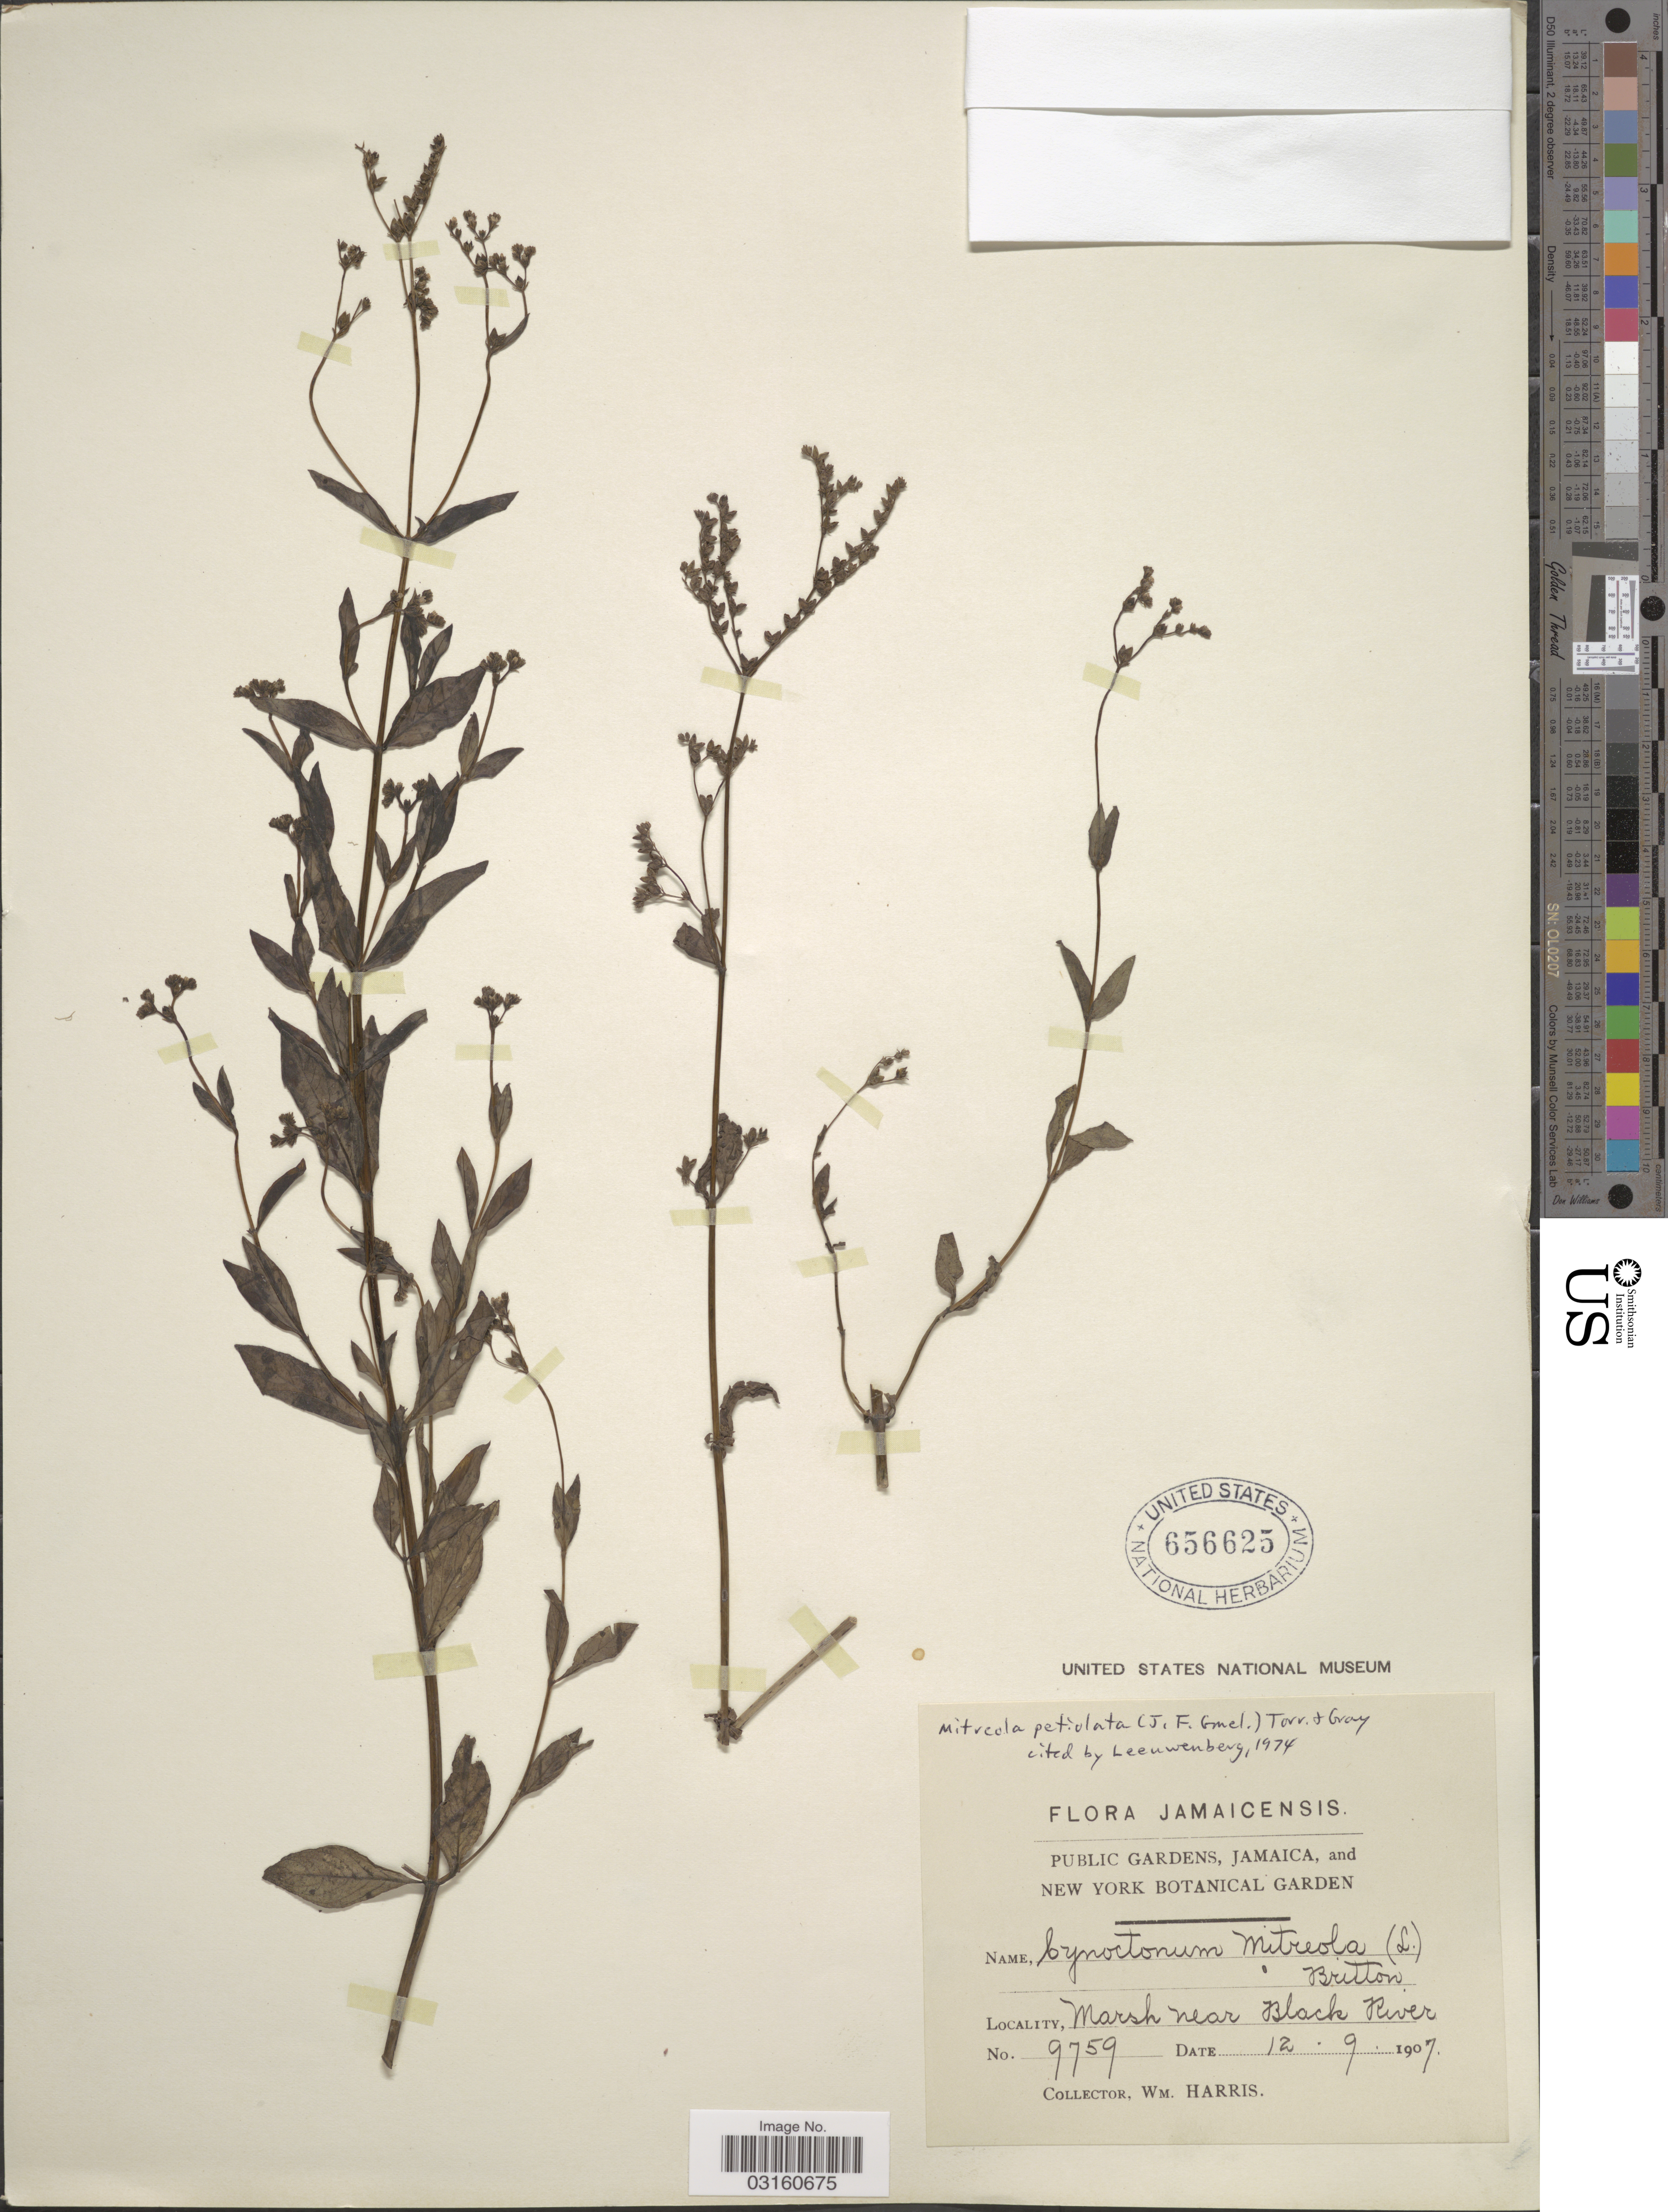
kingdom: Plantae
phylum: Tracheophyta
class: Magnoliopsida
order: Gentianales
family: Loganiaceae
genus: Mitreola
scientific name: Mitreola petiolata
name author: (J.F. Gmel.) Torr. & A. Gray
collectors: W. H. Harris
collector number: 9759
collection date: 1907-09-12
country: Jamaica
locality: Marsh near Black River.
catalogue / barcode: US 656625